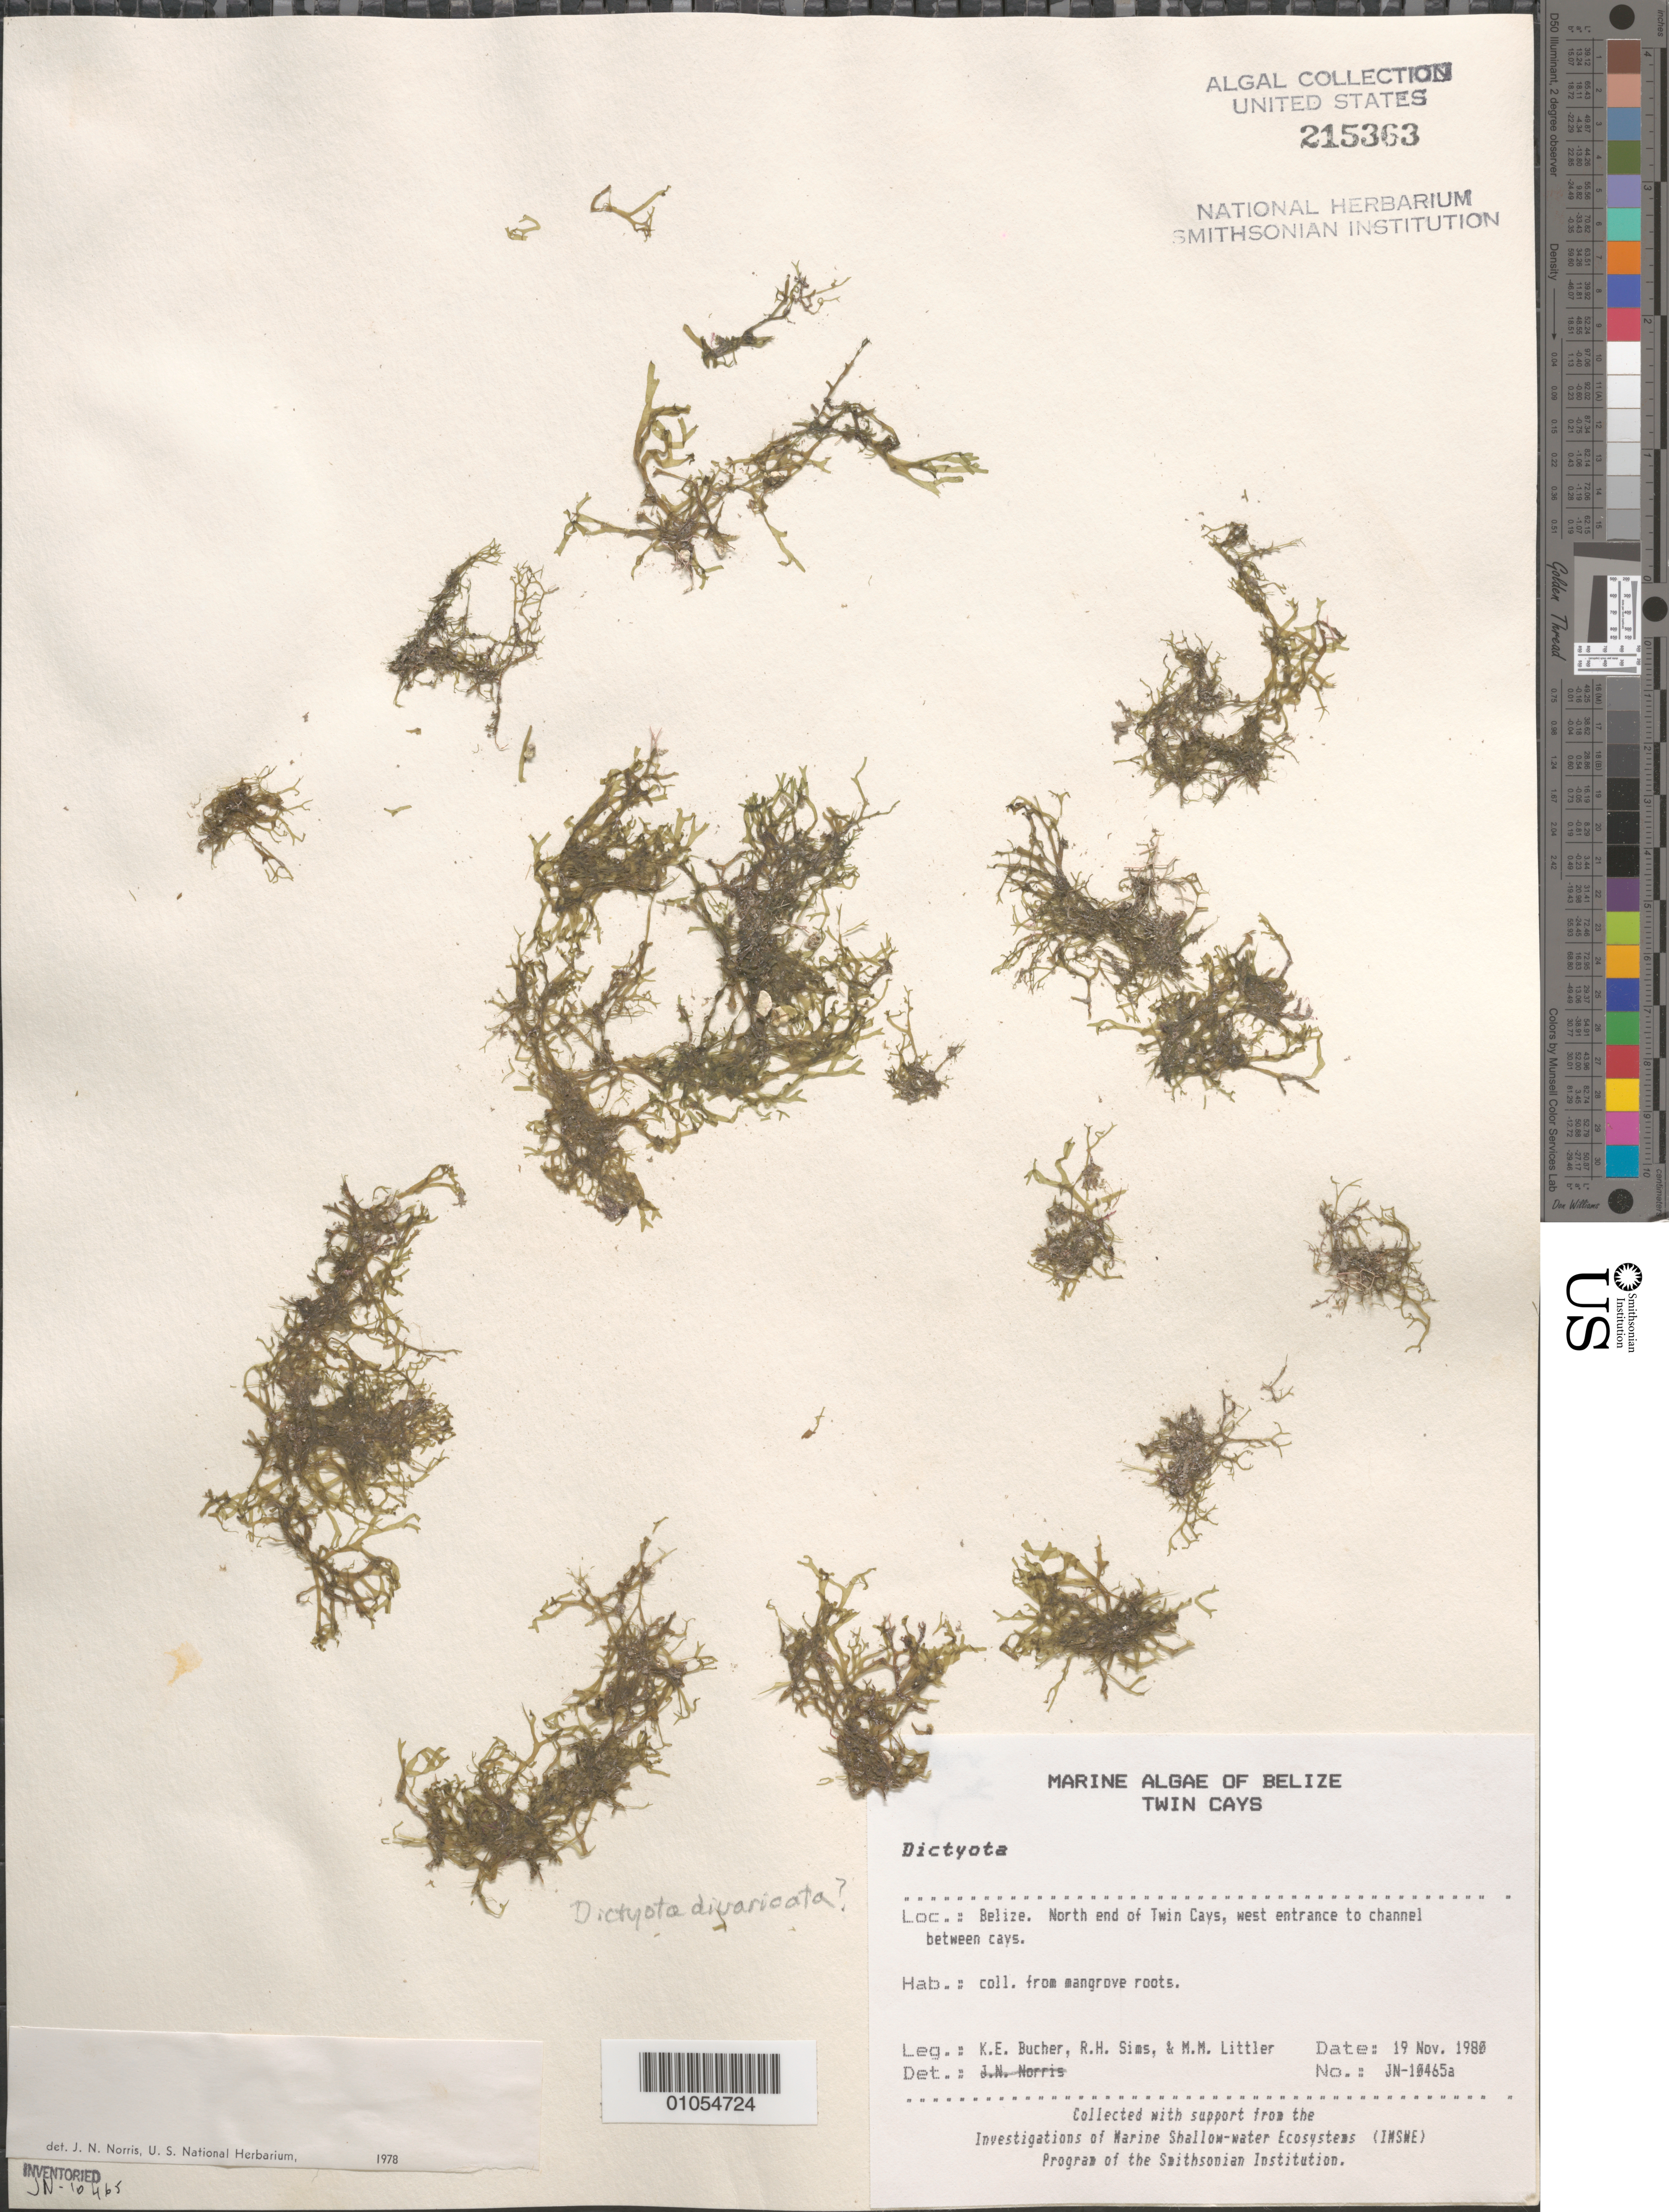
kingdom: Chromista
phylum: Ochrophyta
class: Phaeophyceae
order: Dictyotales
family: Dictyotaceae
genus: Dictyota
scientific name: Dictyota divaricata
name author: J.V.Lamouroux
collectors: K. E. Bucher, R. H. Sims & M. M. Littler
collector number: JN-10465A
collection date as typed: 19 Nov 1980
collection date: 1980-11-19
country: Belize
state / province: Stann Creek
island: West Cay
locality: North end of West Cay, west entrance to channel between cays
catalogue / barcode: US 215363